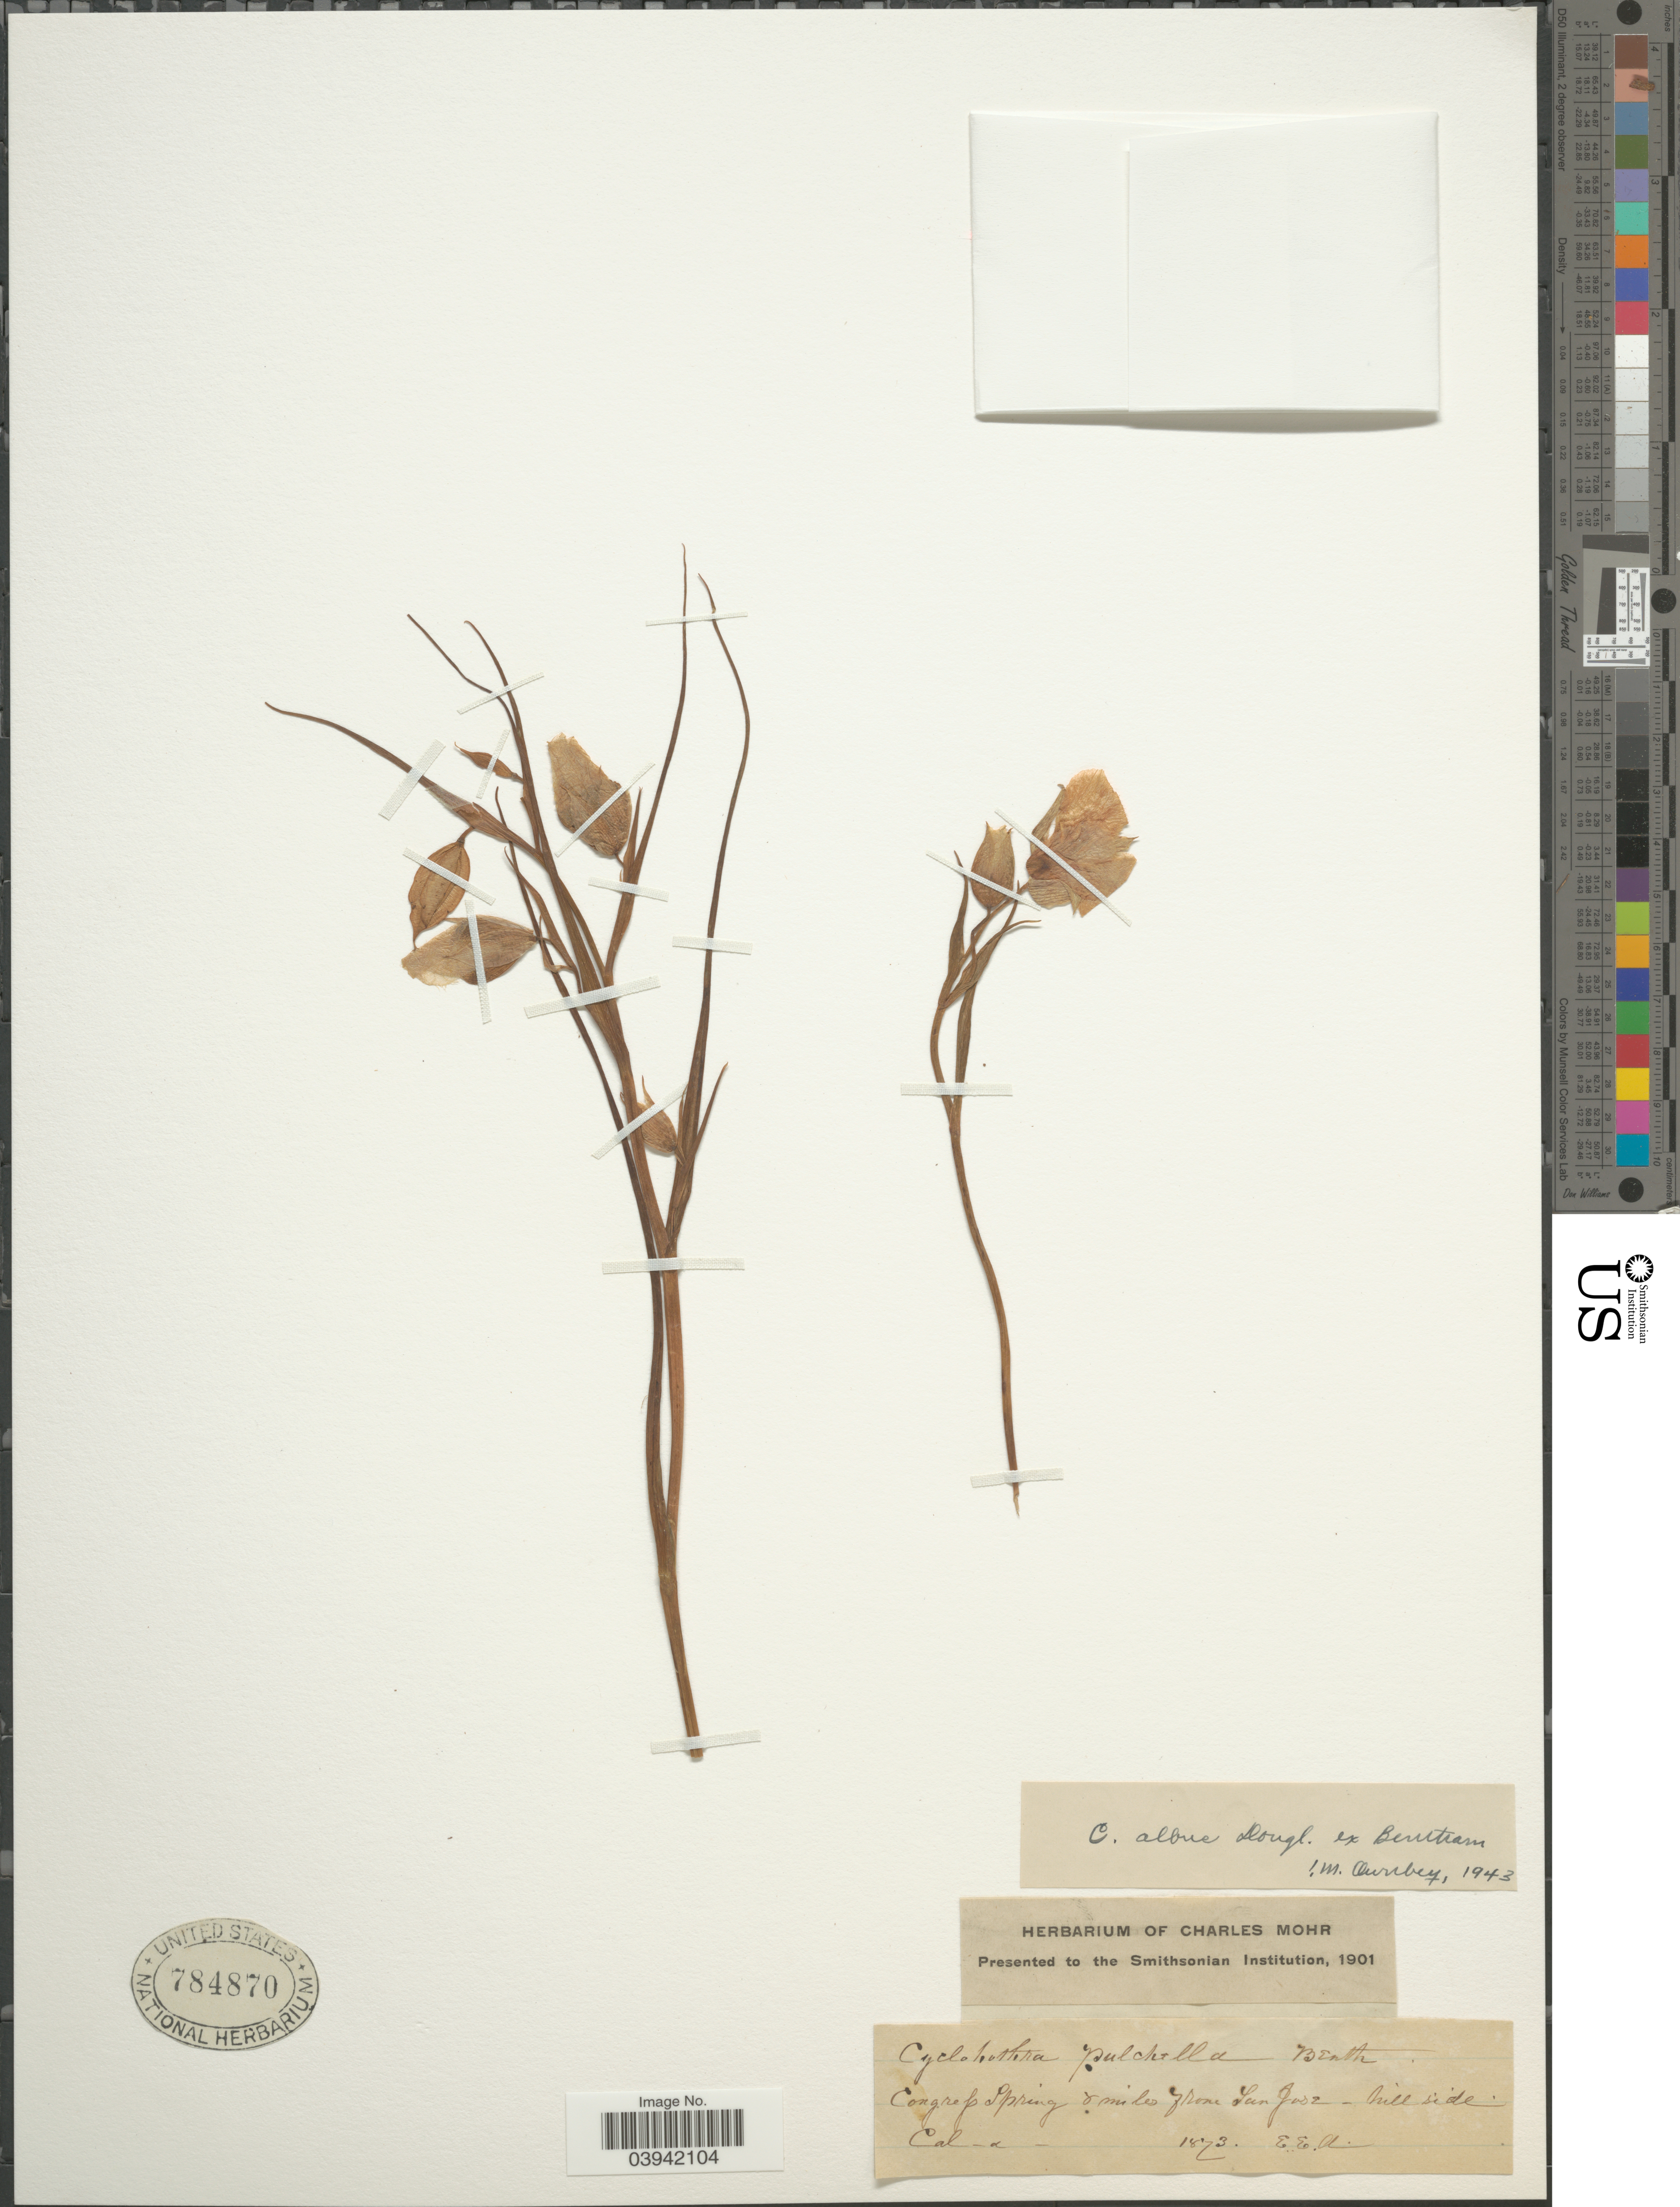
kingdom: Plantae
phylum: Tracheophyta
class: Liliopsida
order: Liliales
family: Liliaceae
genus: Calochortus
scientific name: Calochortus albus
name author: (Benth.) Douglas ex Benth.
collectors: E. E. A.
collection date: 1873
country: United States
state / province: California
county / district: Santa Clara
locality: Congress Spring 8 miles from San Jose.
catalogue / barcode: US 784870